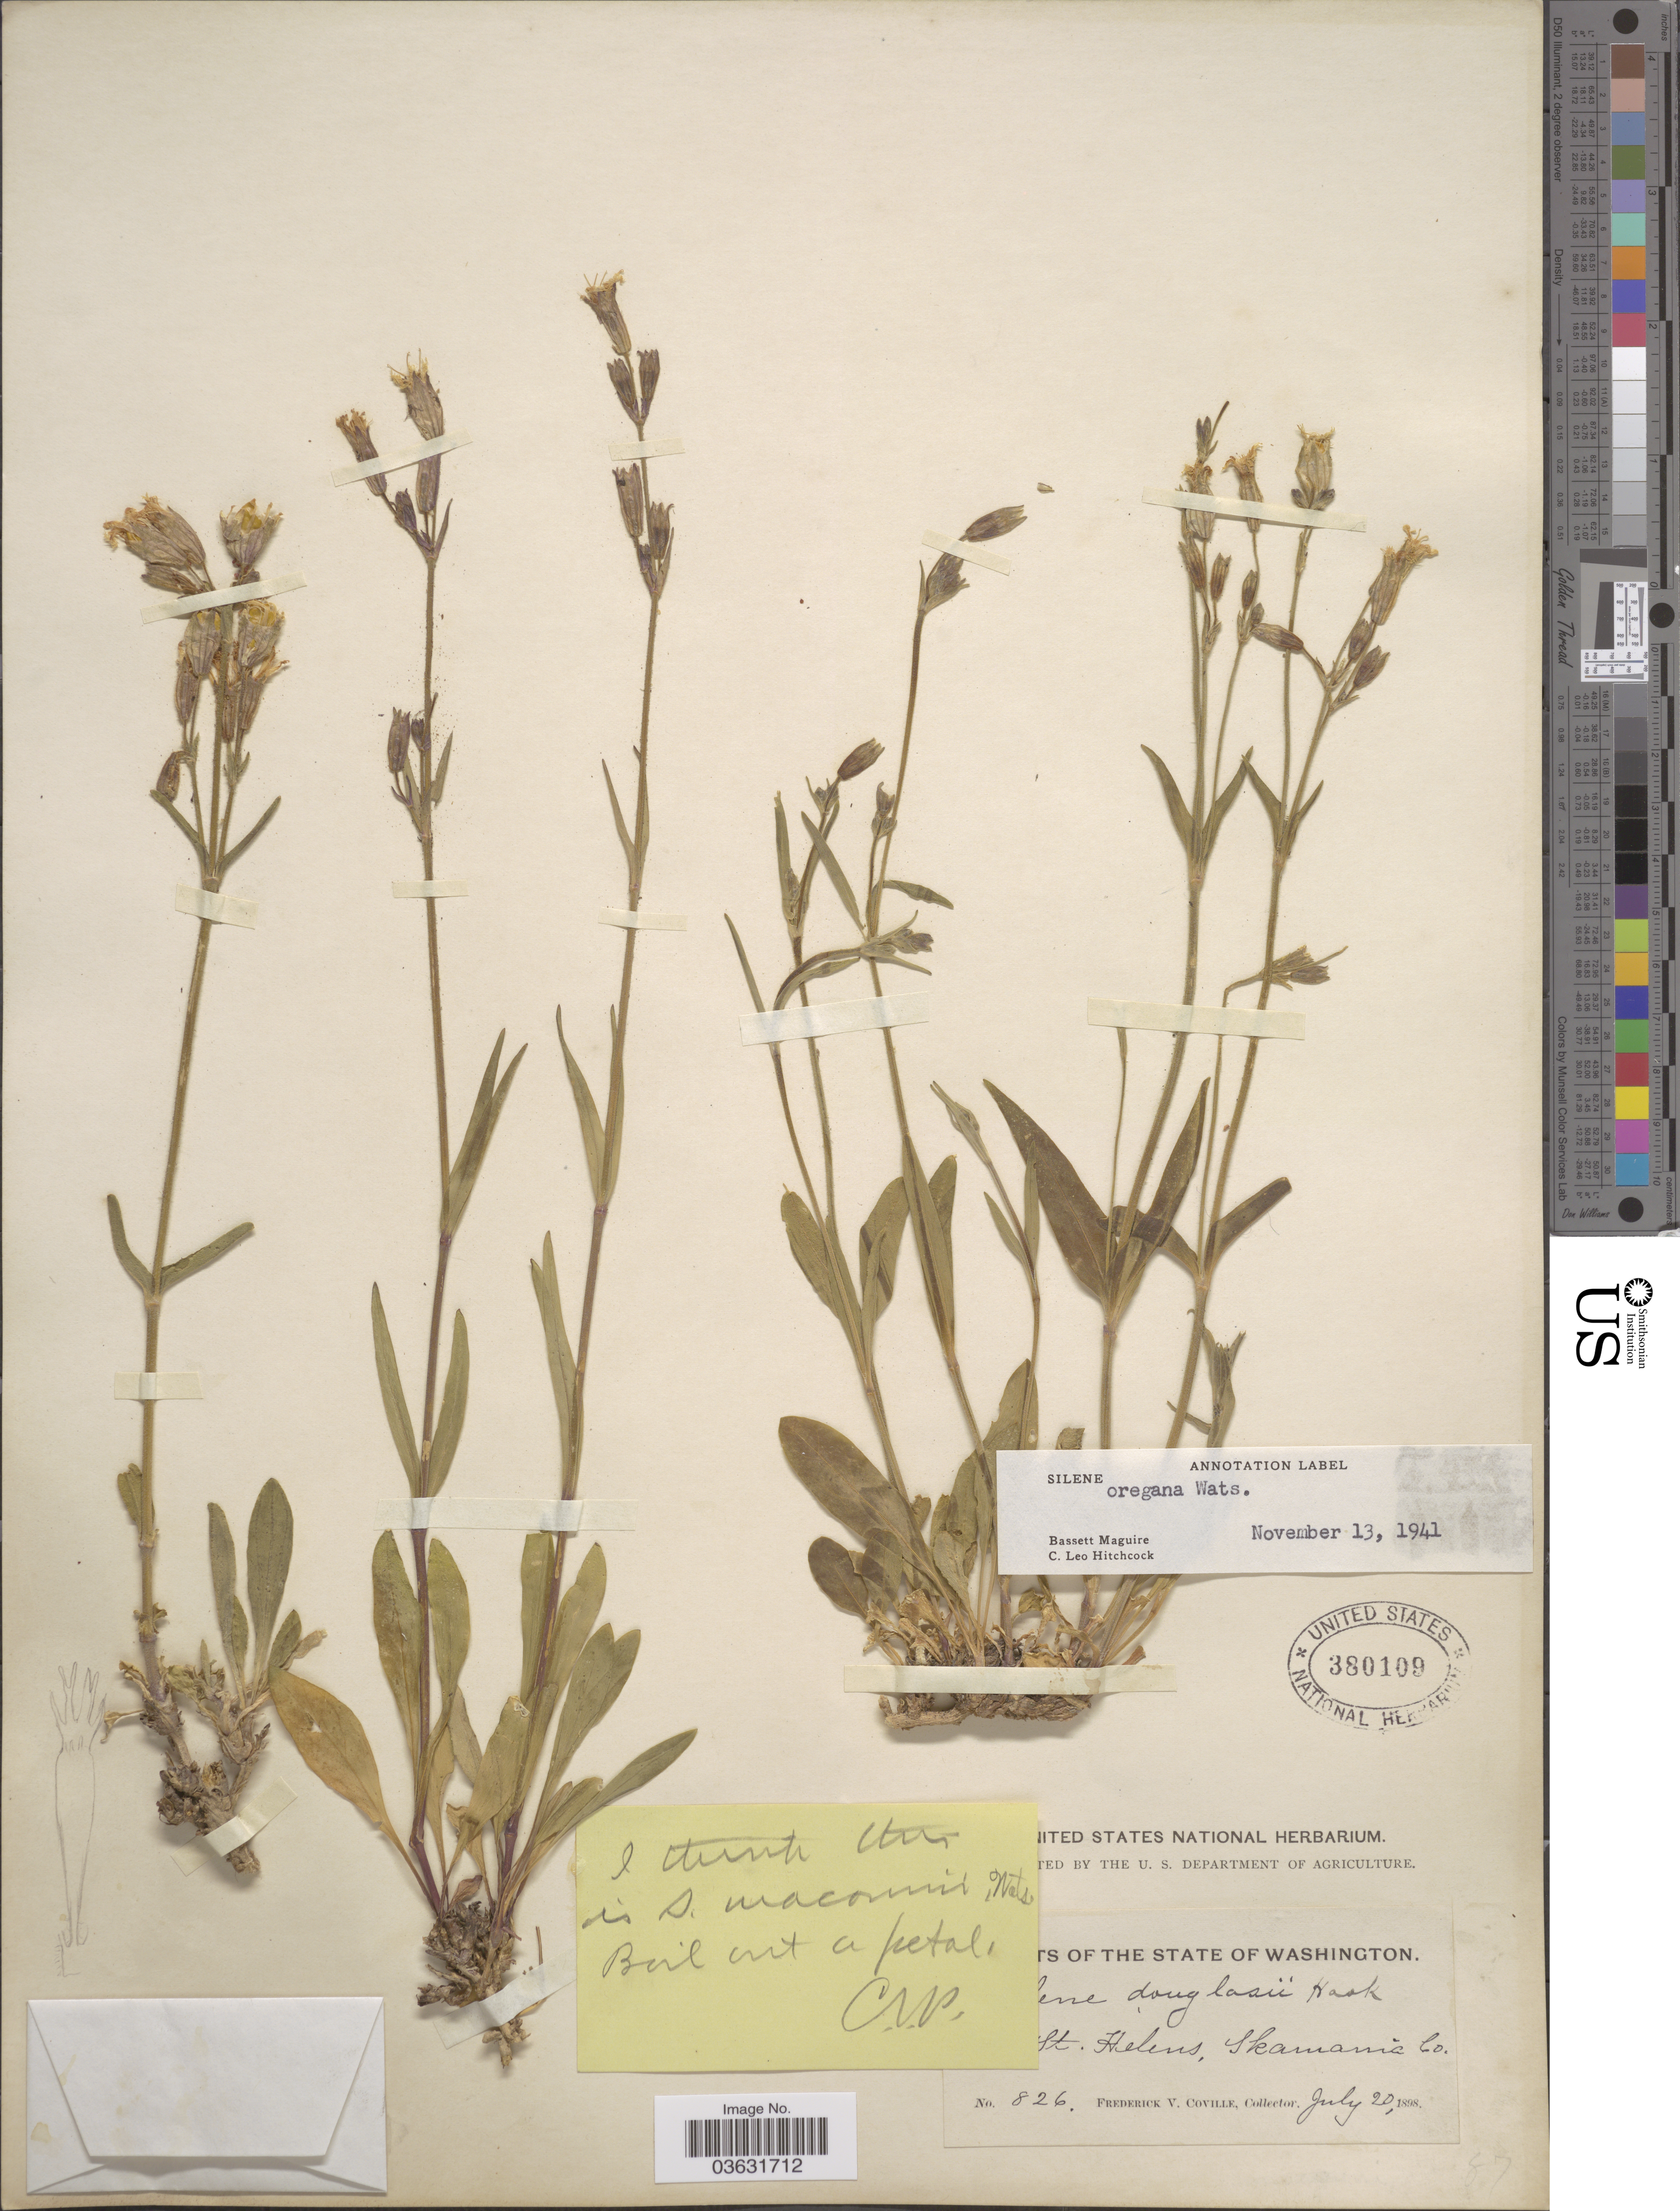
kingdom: Plantae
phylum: Tracheophyta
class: Magnoliopsida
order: Caryophyllales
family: Caryophyllaceae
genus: Silene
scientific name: Silene oregana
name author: S. Watson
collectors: F. V. Coville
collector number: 826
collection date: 1898-07-20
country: United States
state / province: Washington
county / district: Skamania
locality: [illegible text] St. Hellens, Skamania Co.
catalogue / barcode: US 380109